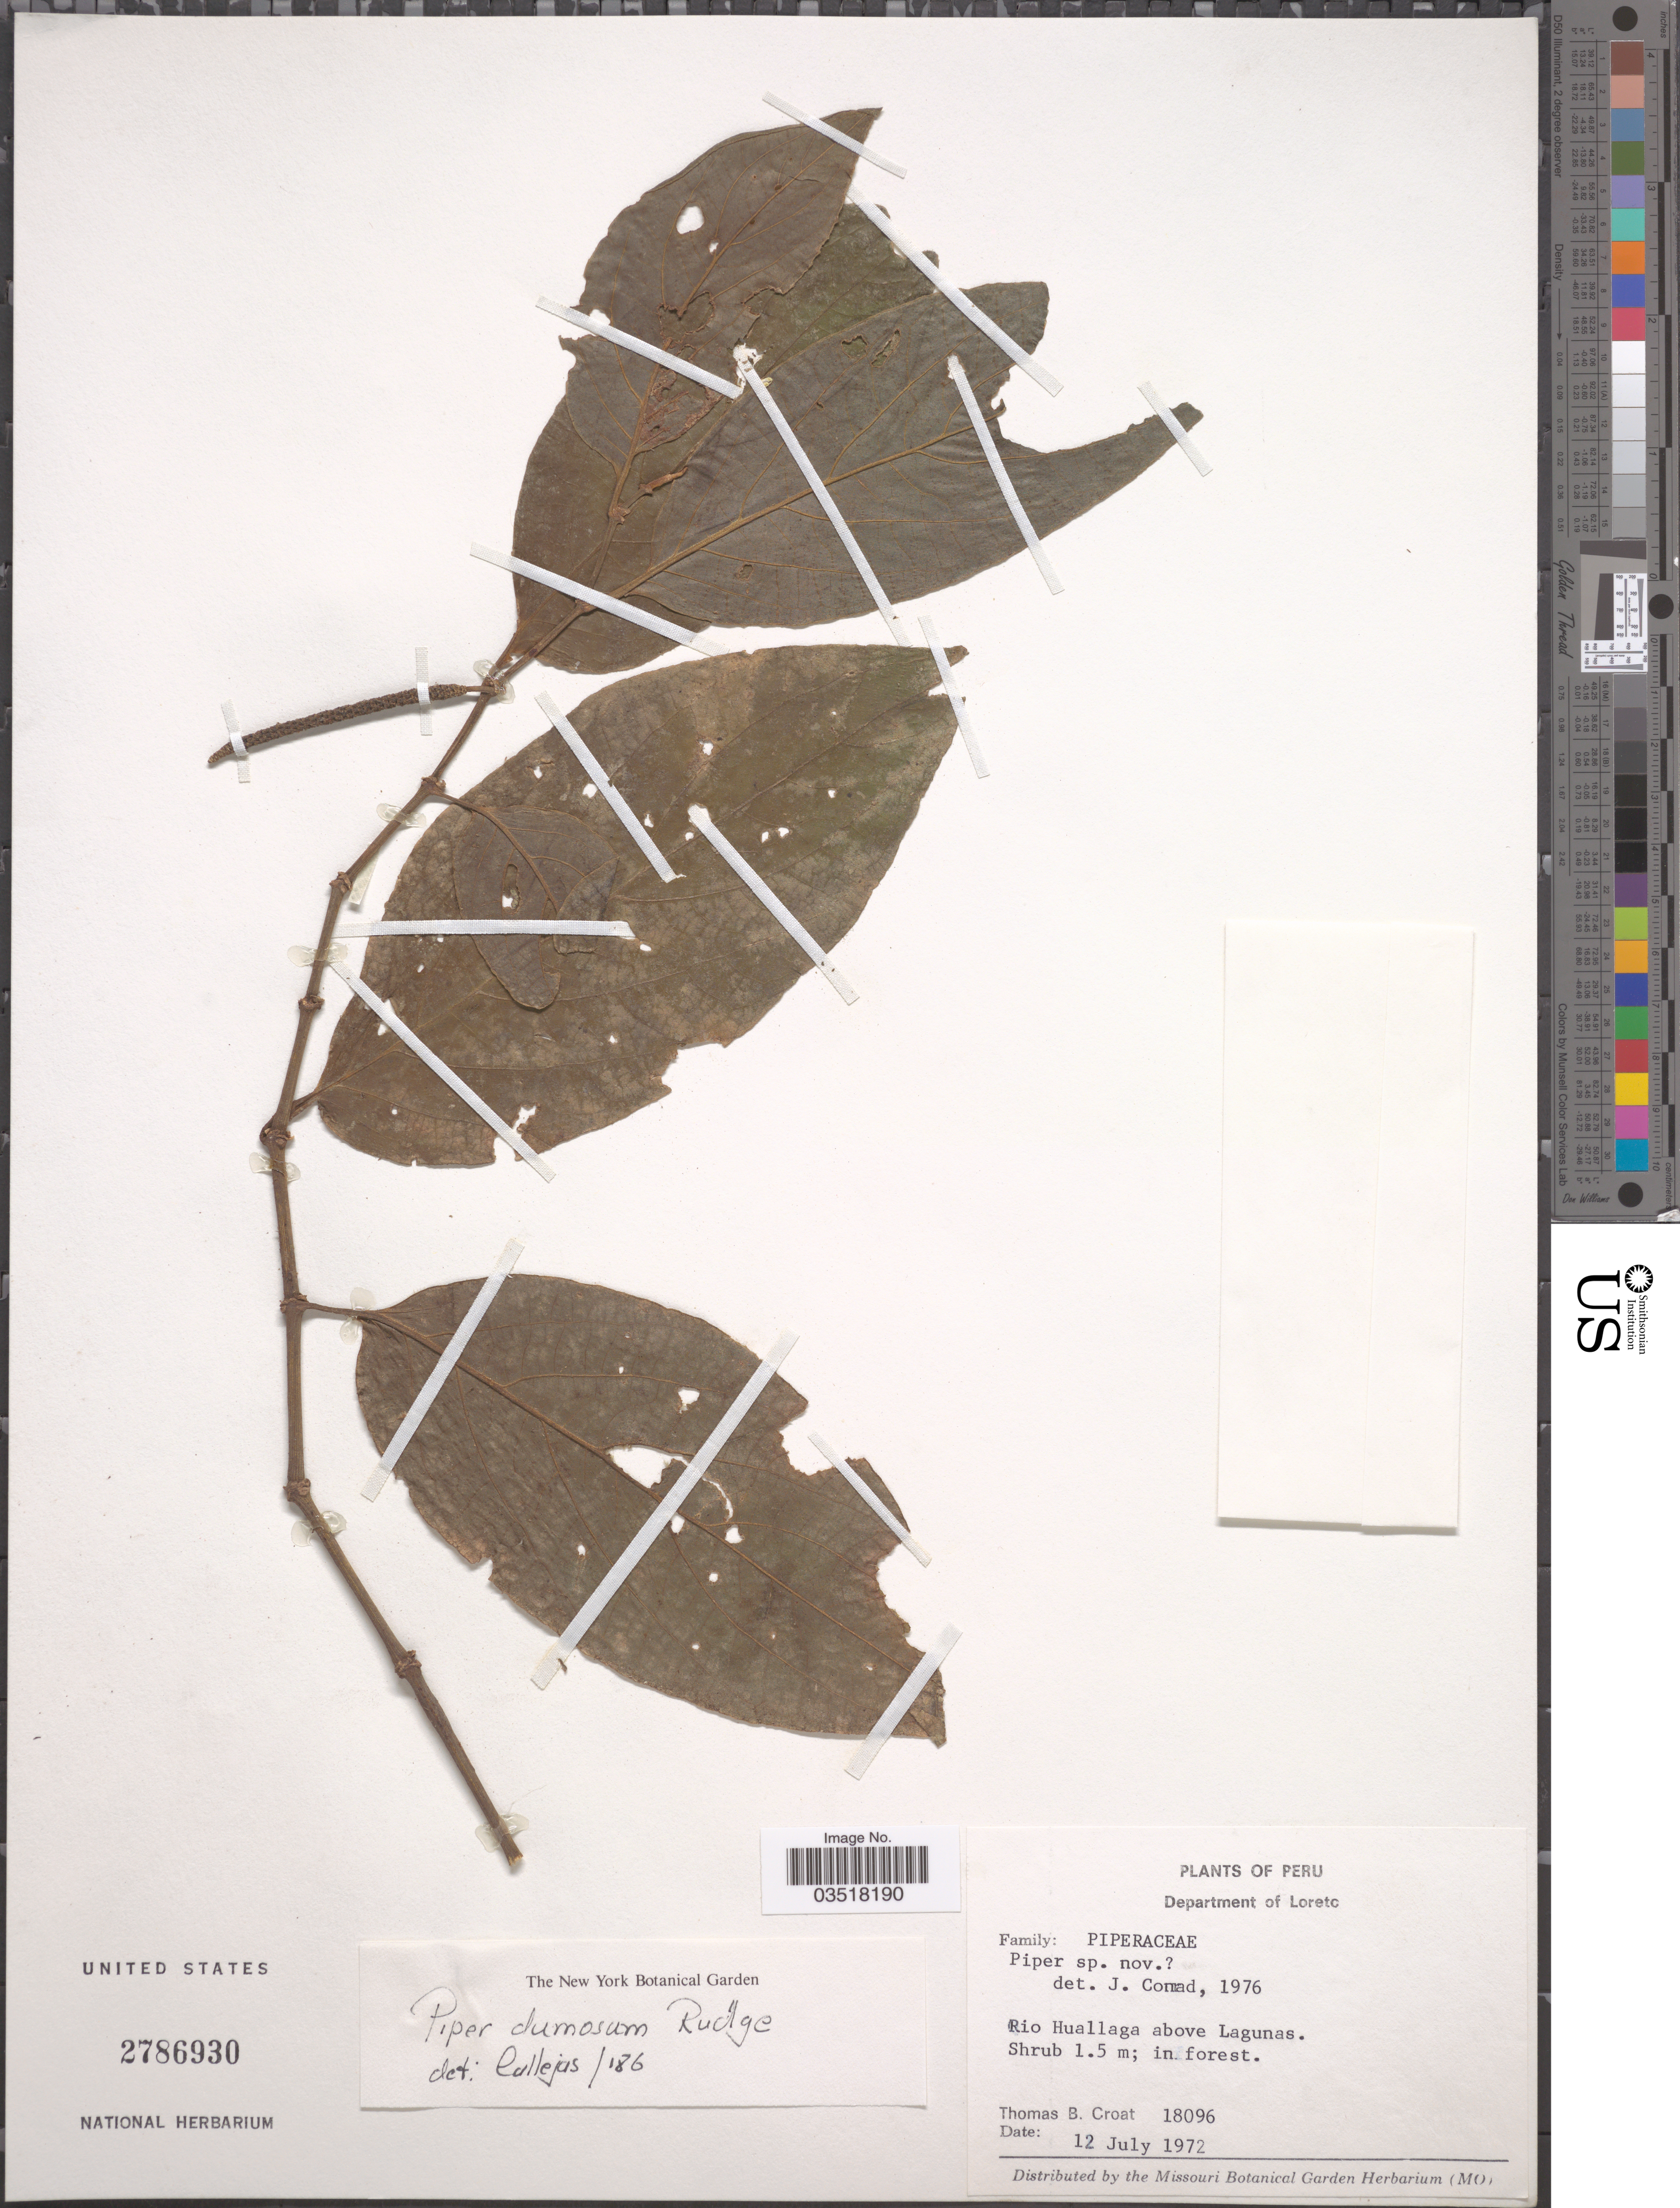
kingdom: Plantae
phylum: Tracheophyta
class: Magnoliopsida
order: Piperales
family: Piperaceae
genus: Piper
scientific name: Piper dumosum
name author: Rudge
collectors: T. B. Croat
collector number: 18096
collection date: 1972-07-12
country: Peru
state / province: Loreto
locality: Department of Loreto. Rio Huallaga above Lagunas.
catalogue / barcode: US 2786930